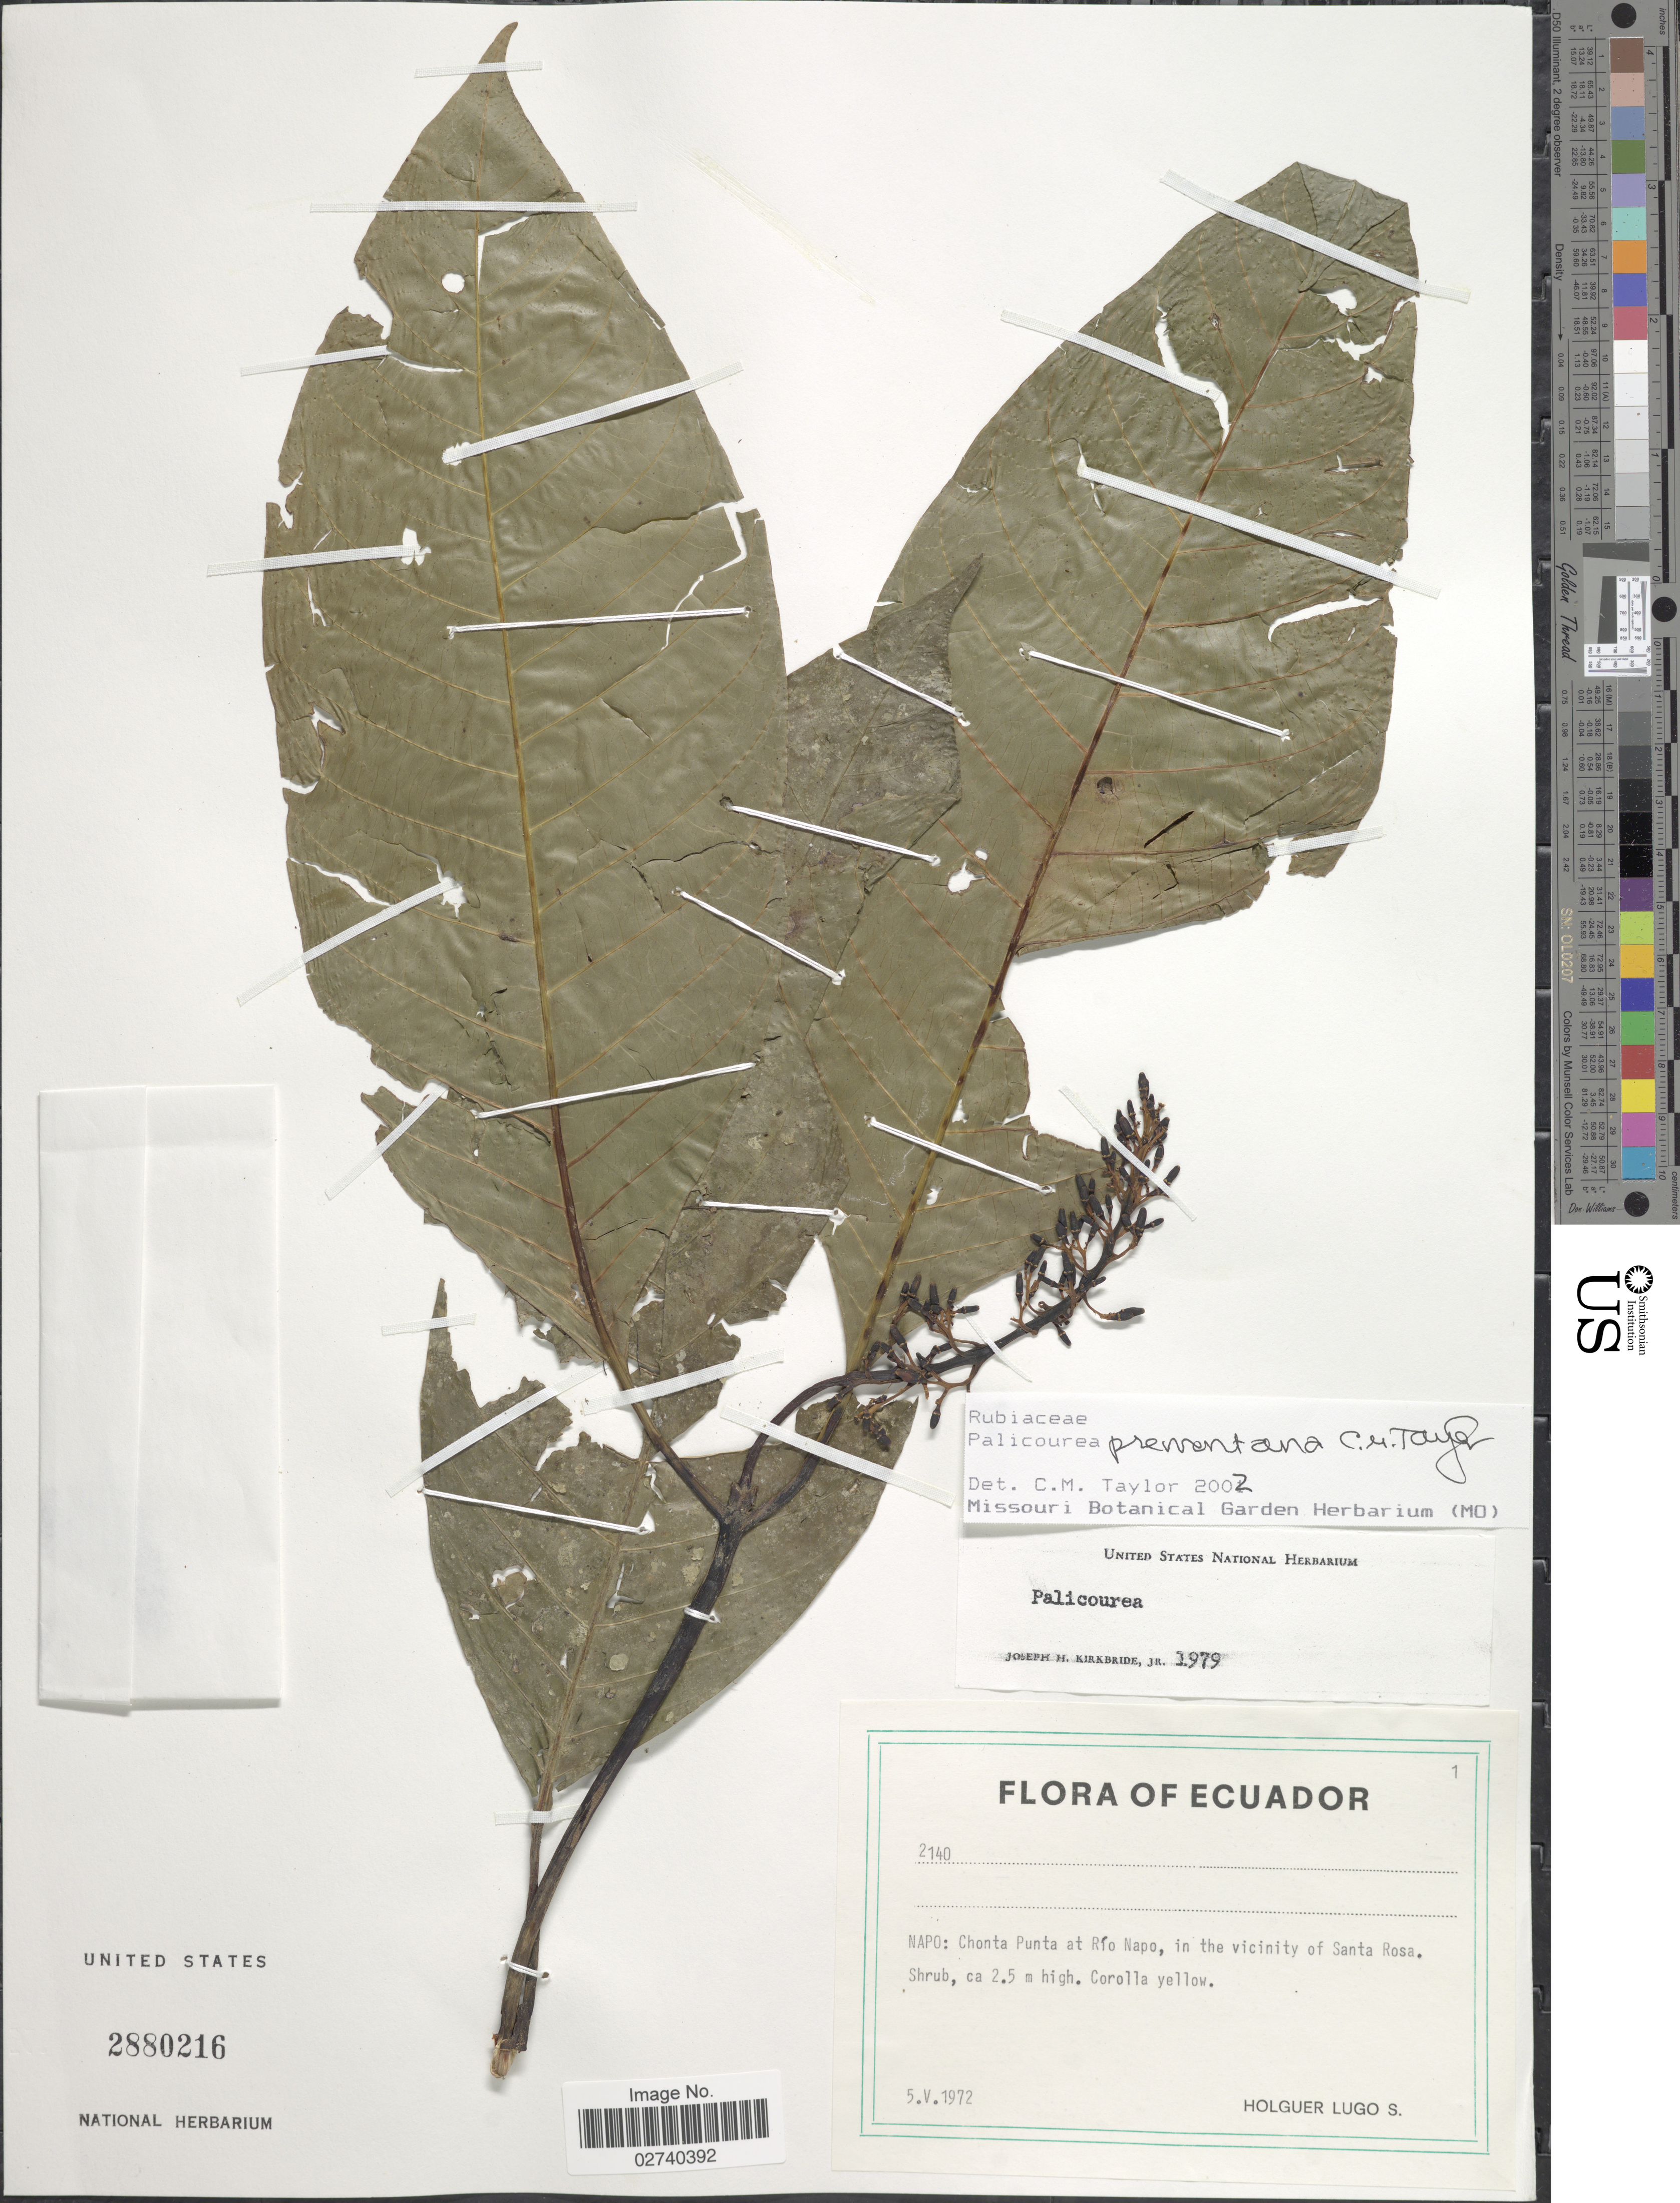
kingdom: Plantae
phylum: Tracheophyta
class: Magnoliopsida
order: Gentianales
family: Rubiaceae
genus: Palicourea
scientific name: Palicourea premontana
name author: C.M. Taylor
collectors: H. Lugo S.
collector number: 2140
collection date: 1972-05-05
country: Ecuador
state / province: Napo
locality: Chonta Punta at Río Napo, in the vicinity of Santa Rosa.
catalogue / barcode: US 2880216